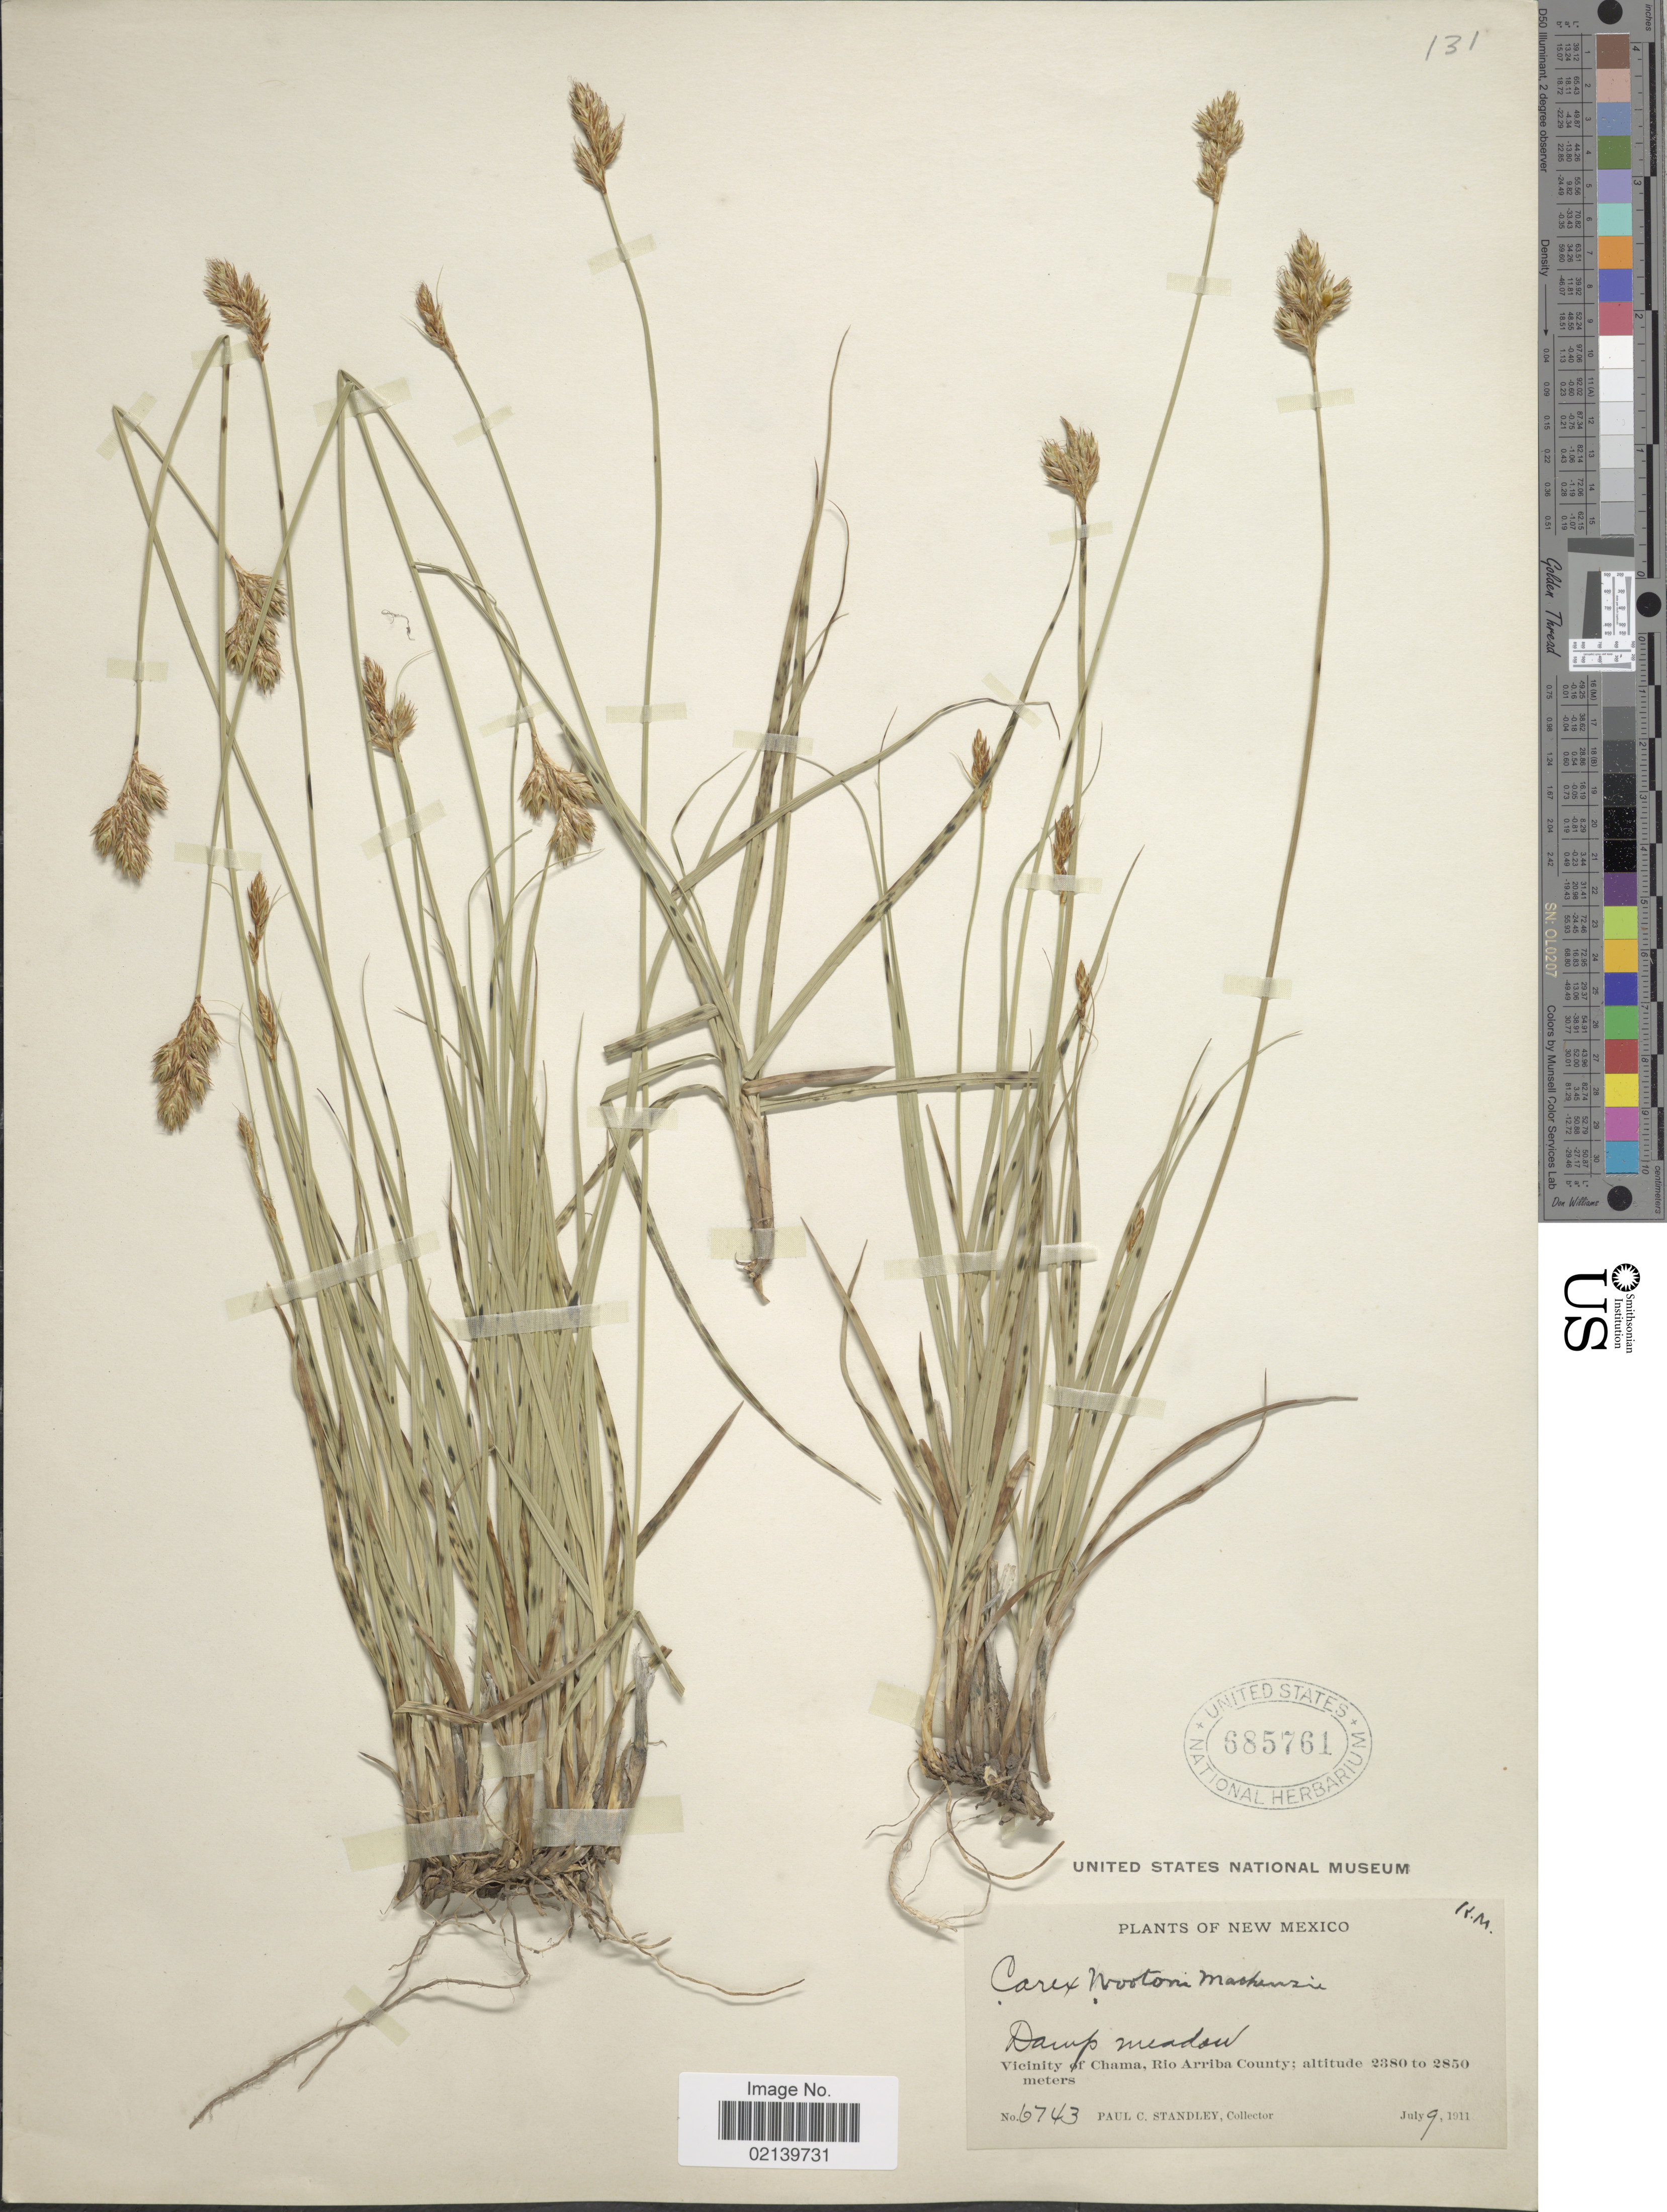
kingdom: Plantae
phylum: Tracheophyta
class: Liliopsida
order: Poales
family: Cyperaceae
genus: Carex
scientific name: Carex wootonii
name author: Mack.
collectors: P. C. Standley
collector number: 6743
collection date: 1911-07-09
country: United States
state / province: New Mexico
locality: Vicinity of Chama, Rio Arriba County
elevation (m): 2380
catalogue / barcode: US 685761